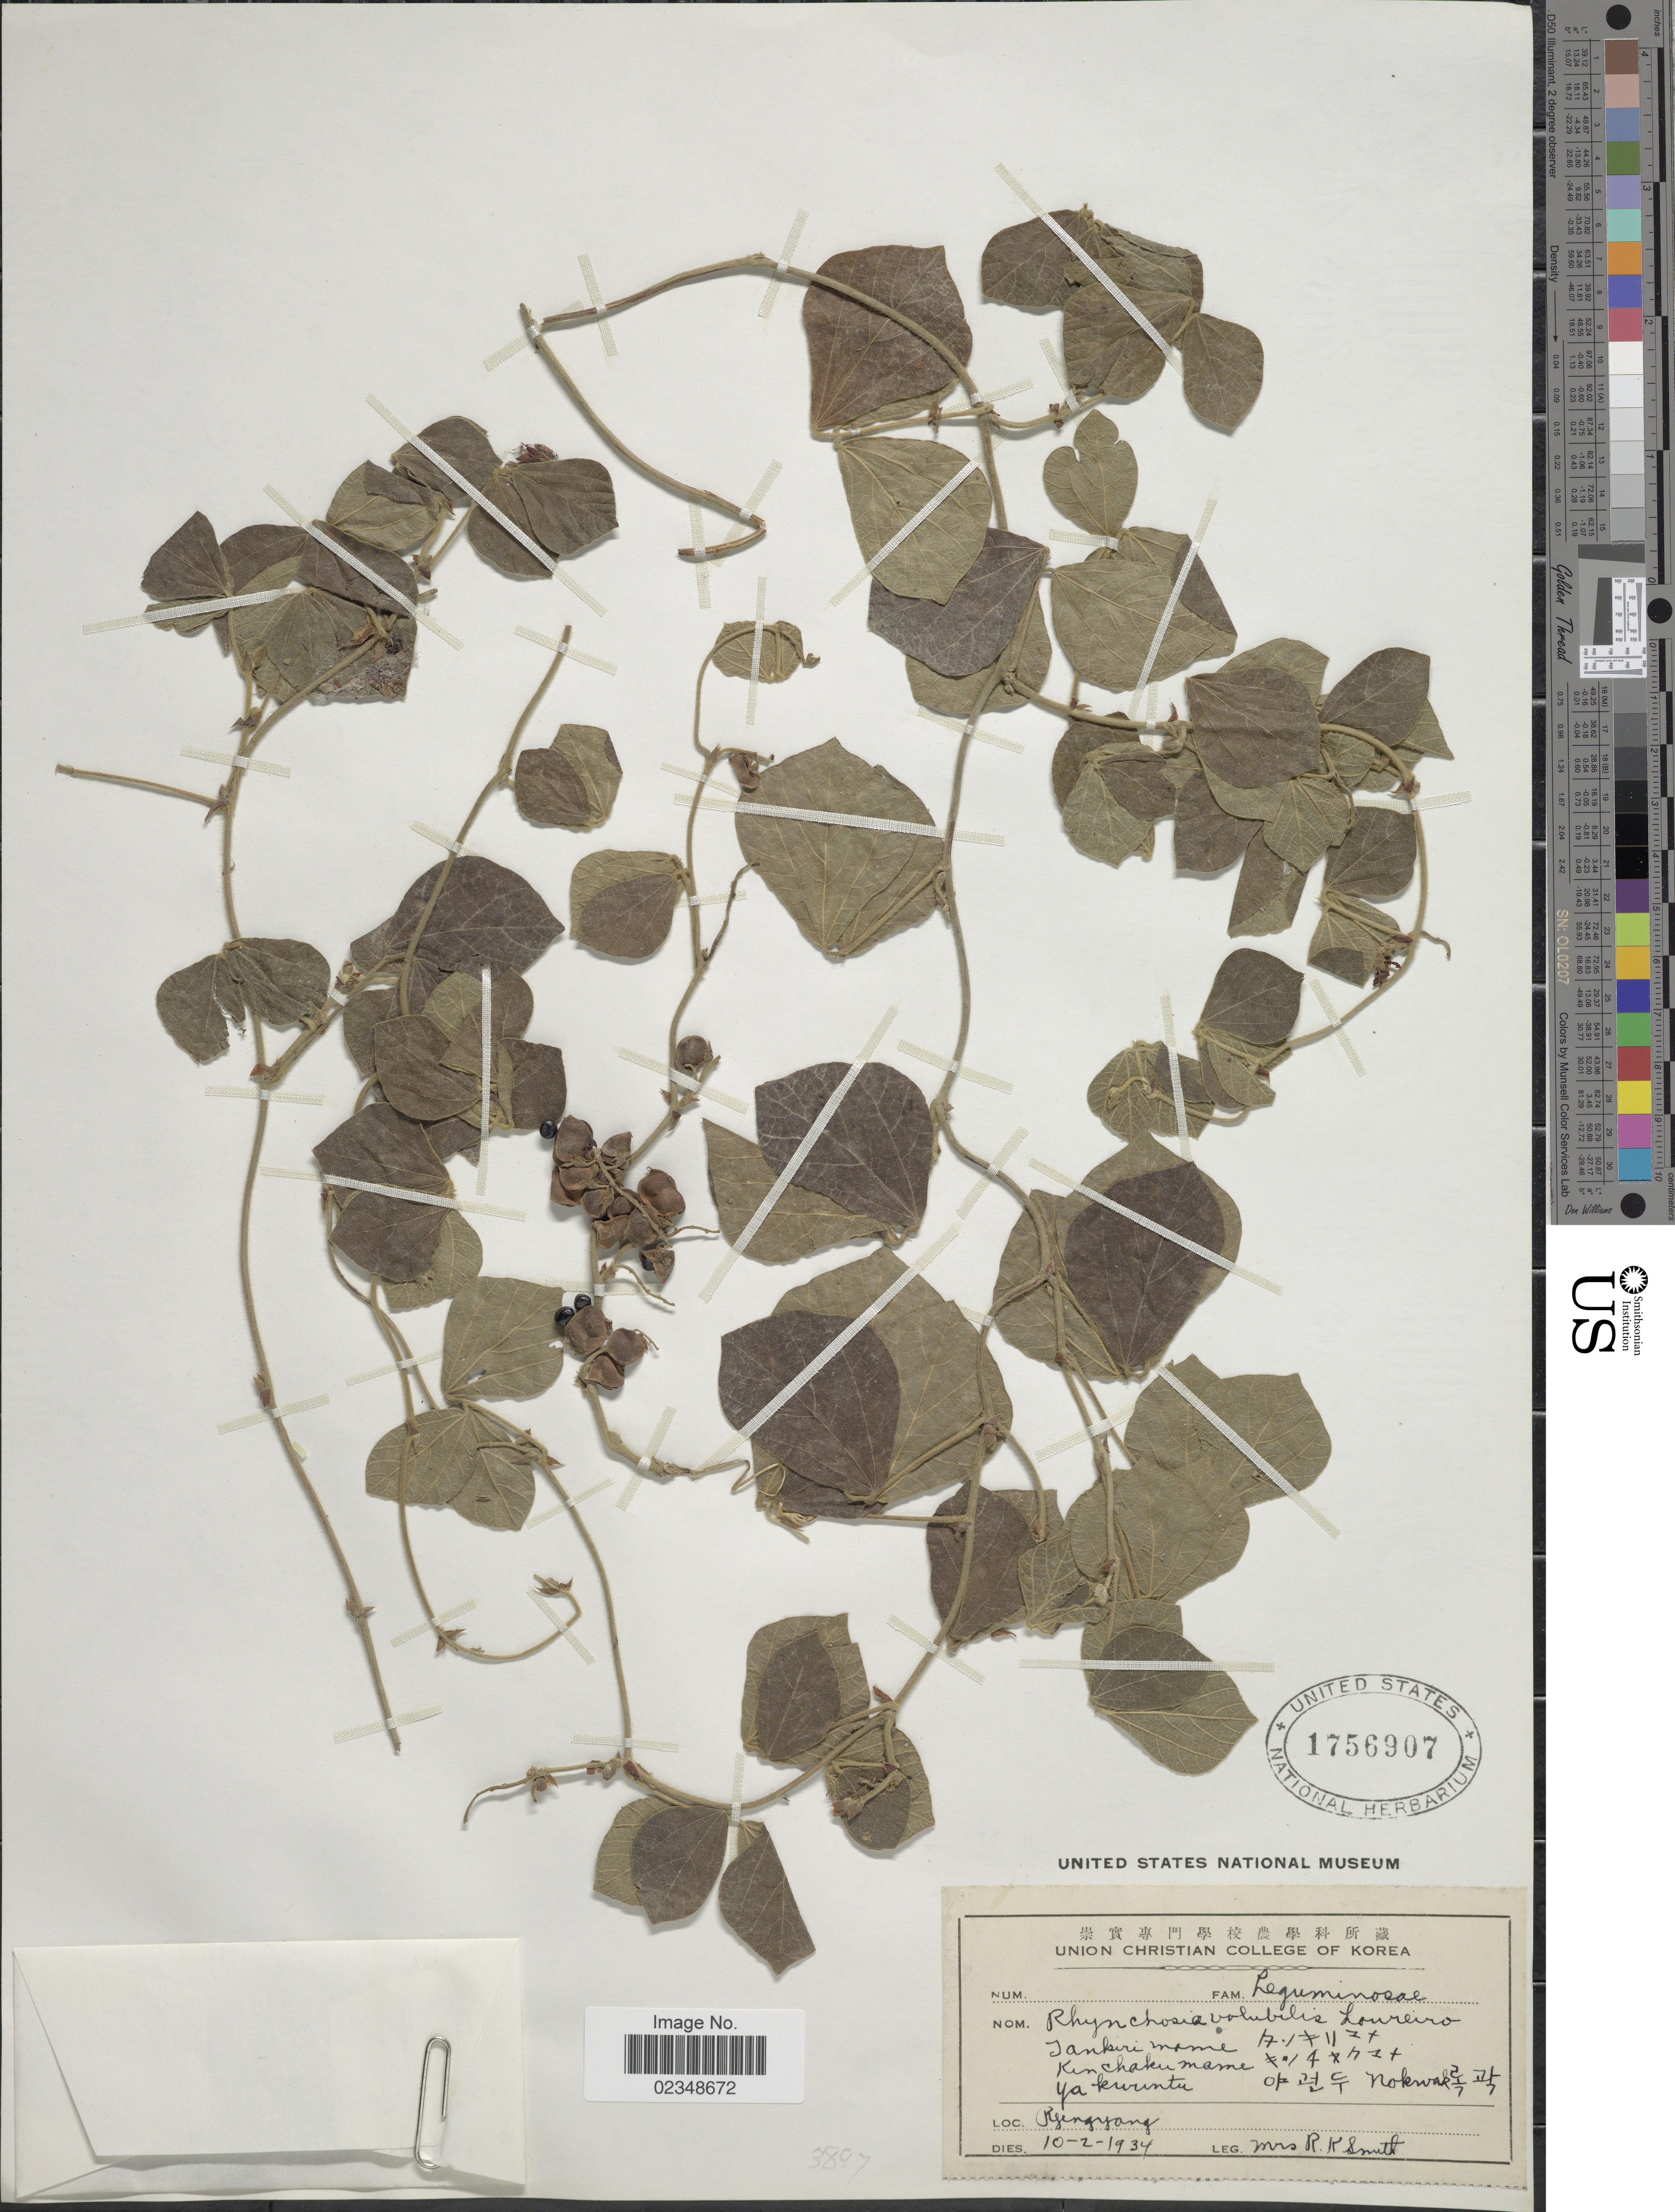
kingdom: Plantae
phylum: Tracheophyta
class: Magnoliopsida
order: Fabales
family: Fabaceae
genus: Rhynchosia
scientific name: Rhynchosia volubilis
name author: (Michx.) Wood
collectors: Mrs. R. K. Smith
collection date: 1934-10-02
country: North Korea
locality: Pyengyang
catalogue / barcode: US 1756907